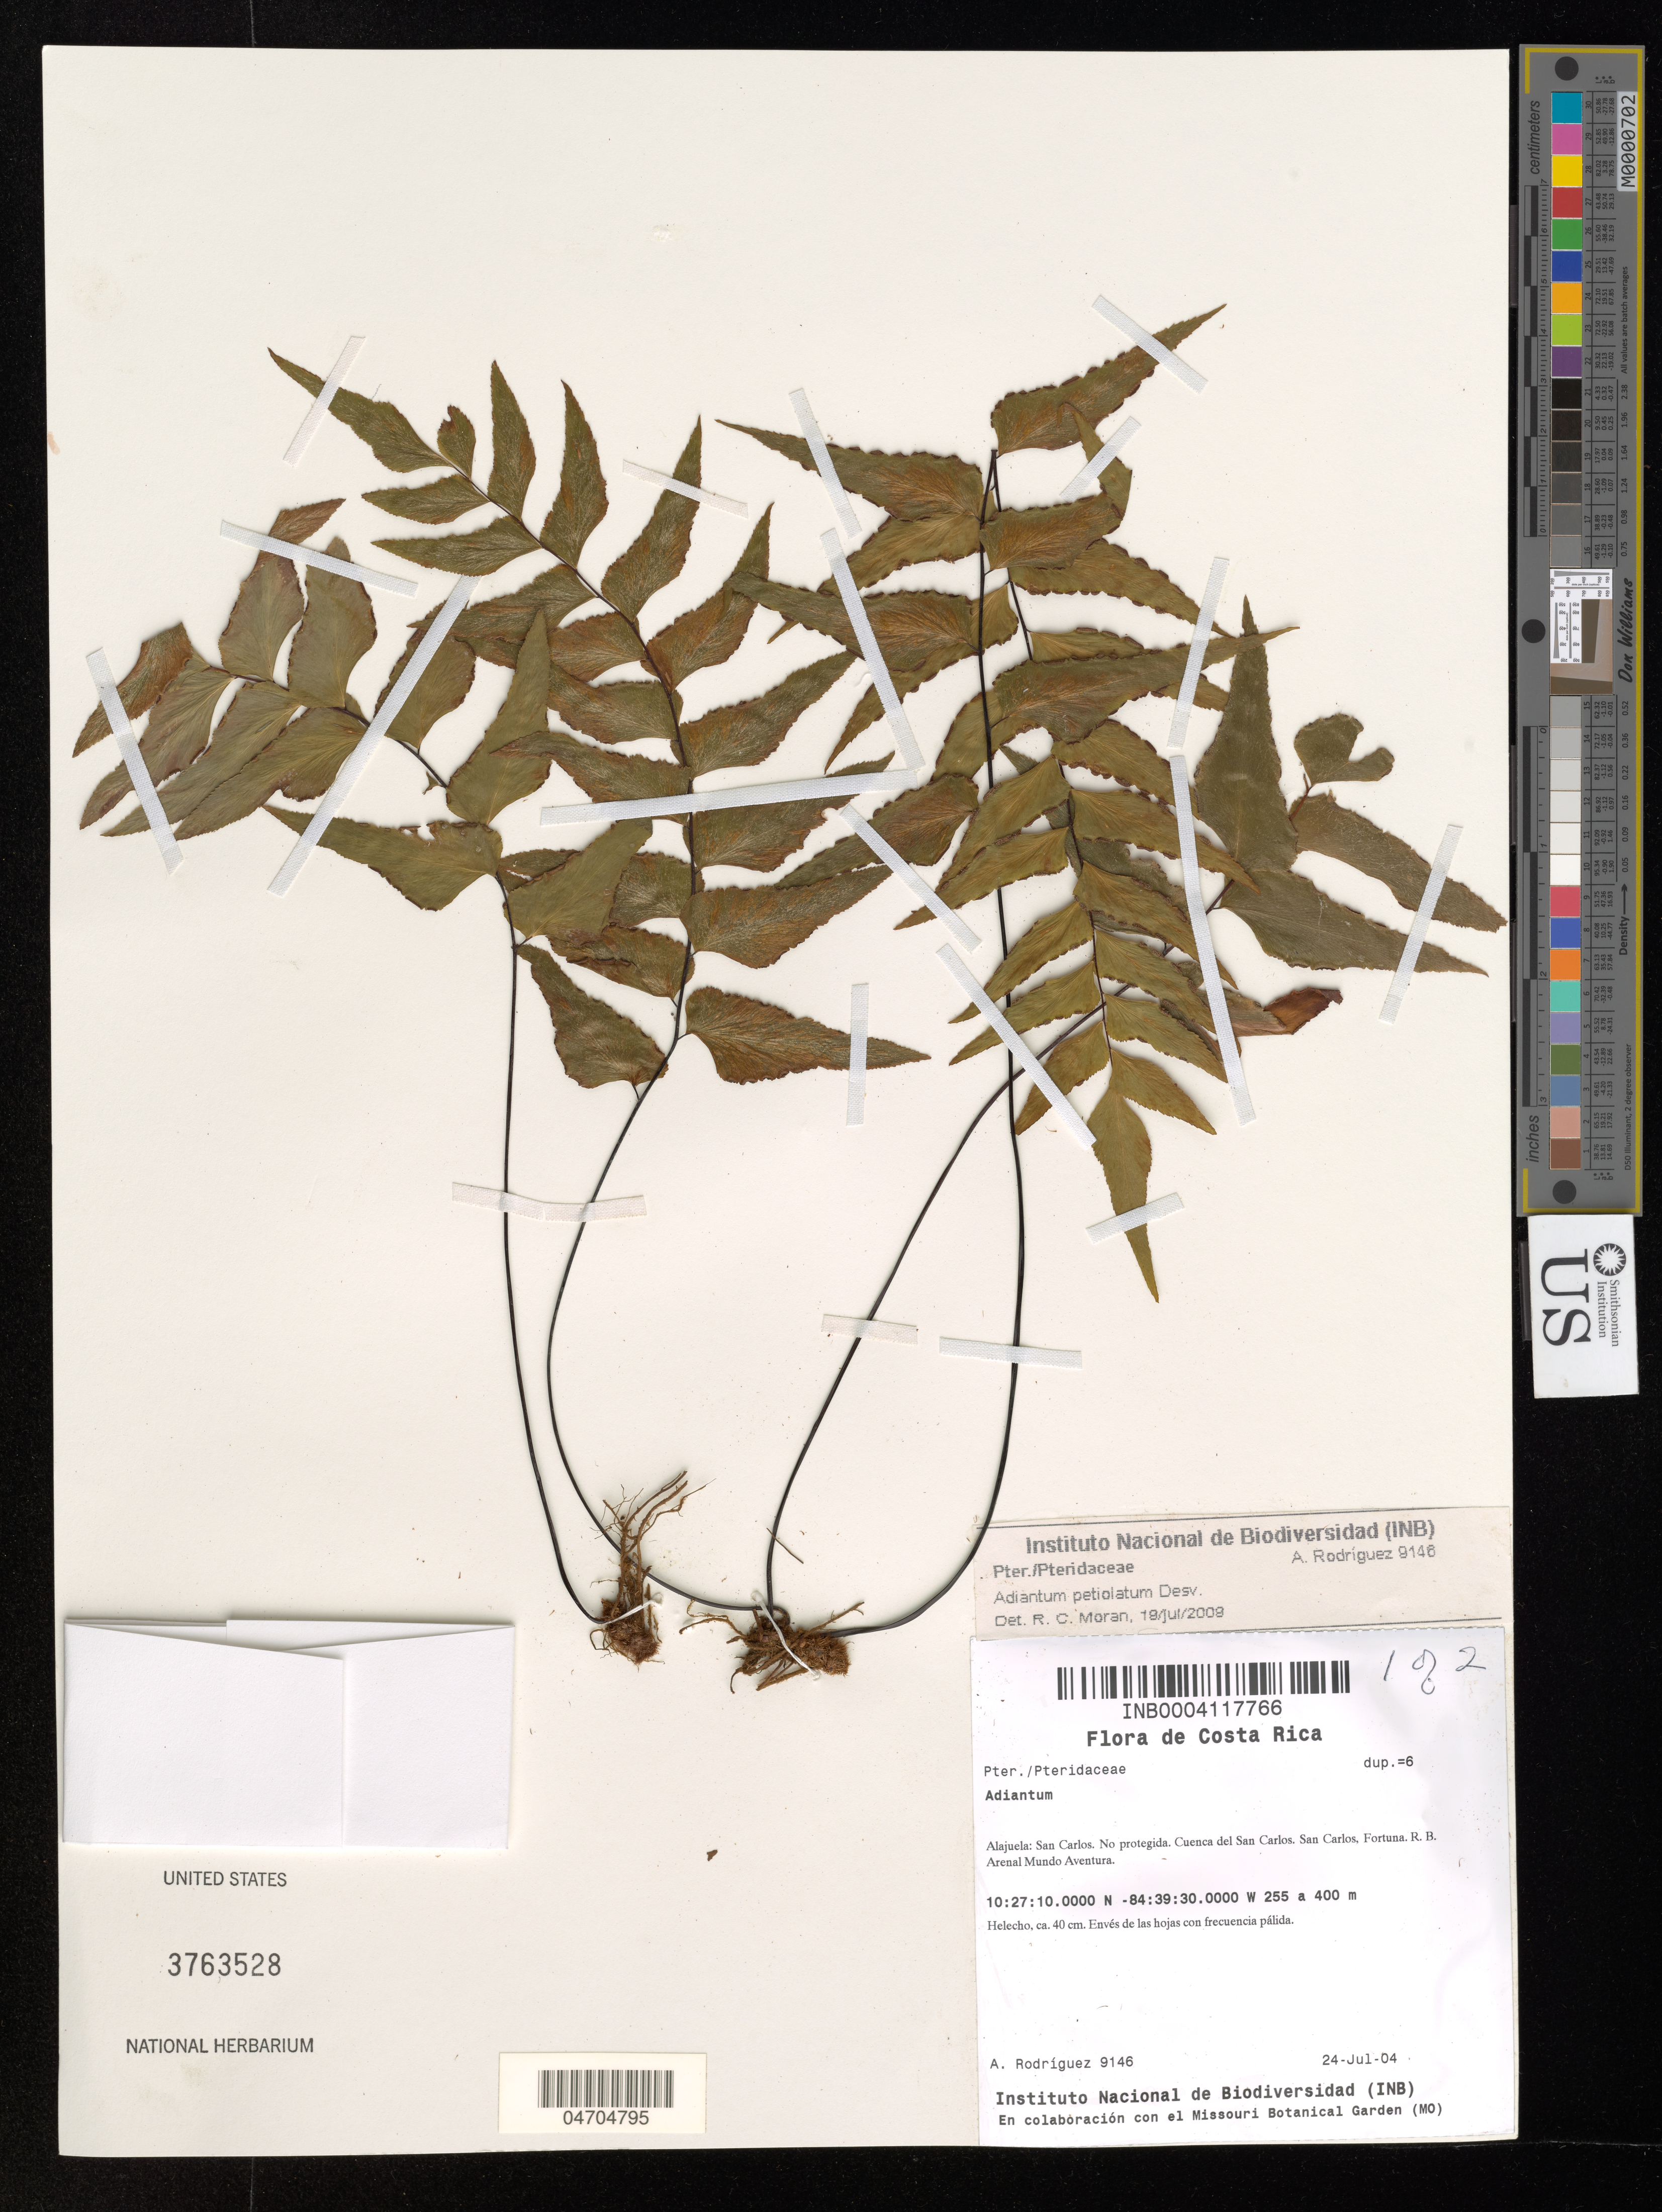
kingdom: Plantae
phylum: Tracheophyta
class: Polypodiopsida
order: Polypodiales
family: Pteridaceae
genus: Adiantum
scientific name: Adiantum petiolatum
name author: Desv.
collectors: A. Rodríguez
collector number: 9146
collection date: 2004-07-24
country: Costa Rica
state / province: Alajuela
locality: San Carlos. No protegida. Cuenca del San Carlos. San Carlos, Fortuna. R. B. Arenal Mundo Aventura.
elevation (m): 255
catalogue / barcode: US 3763528